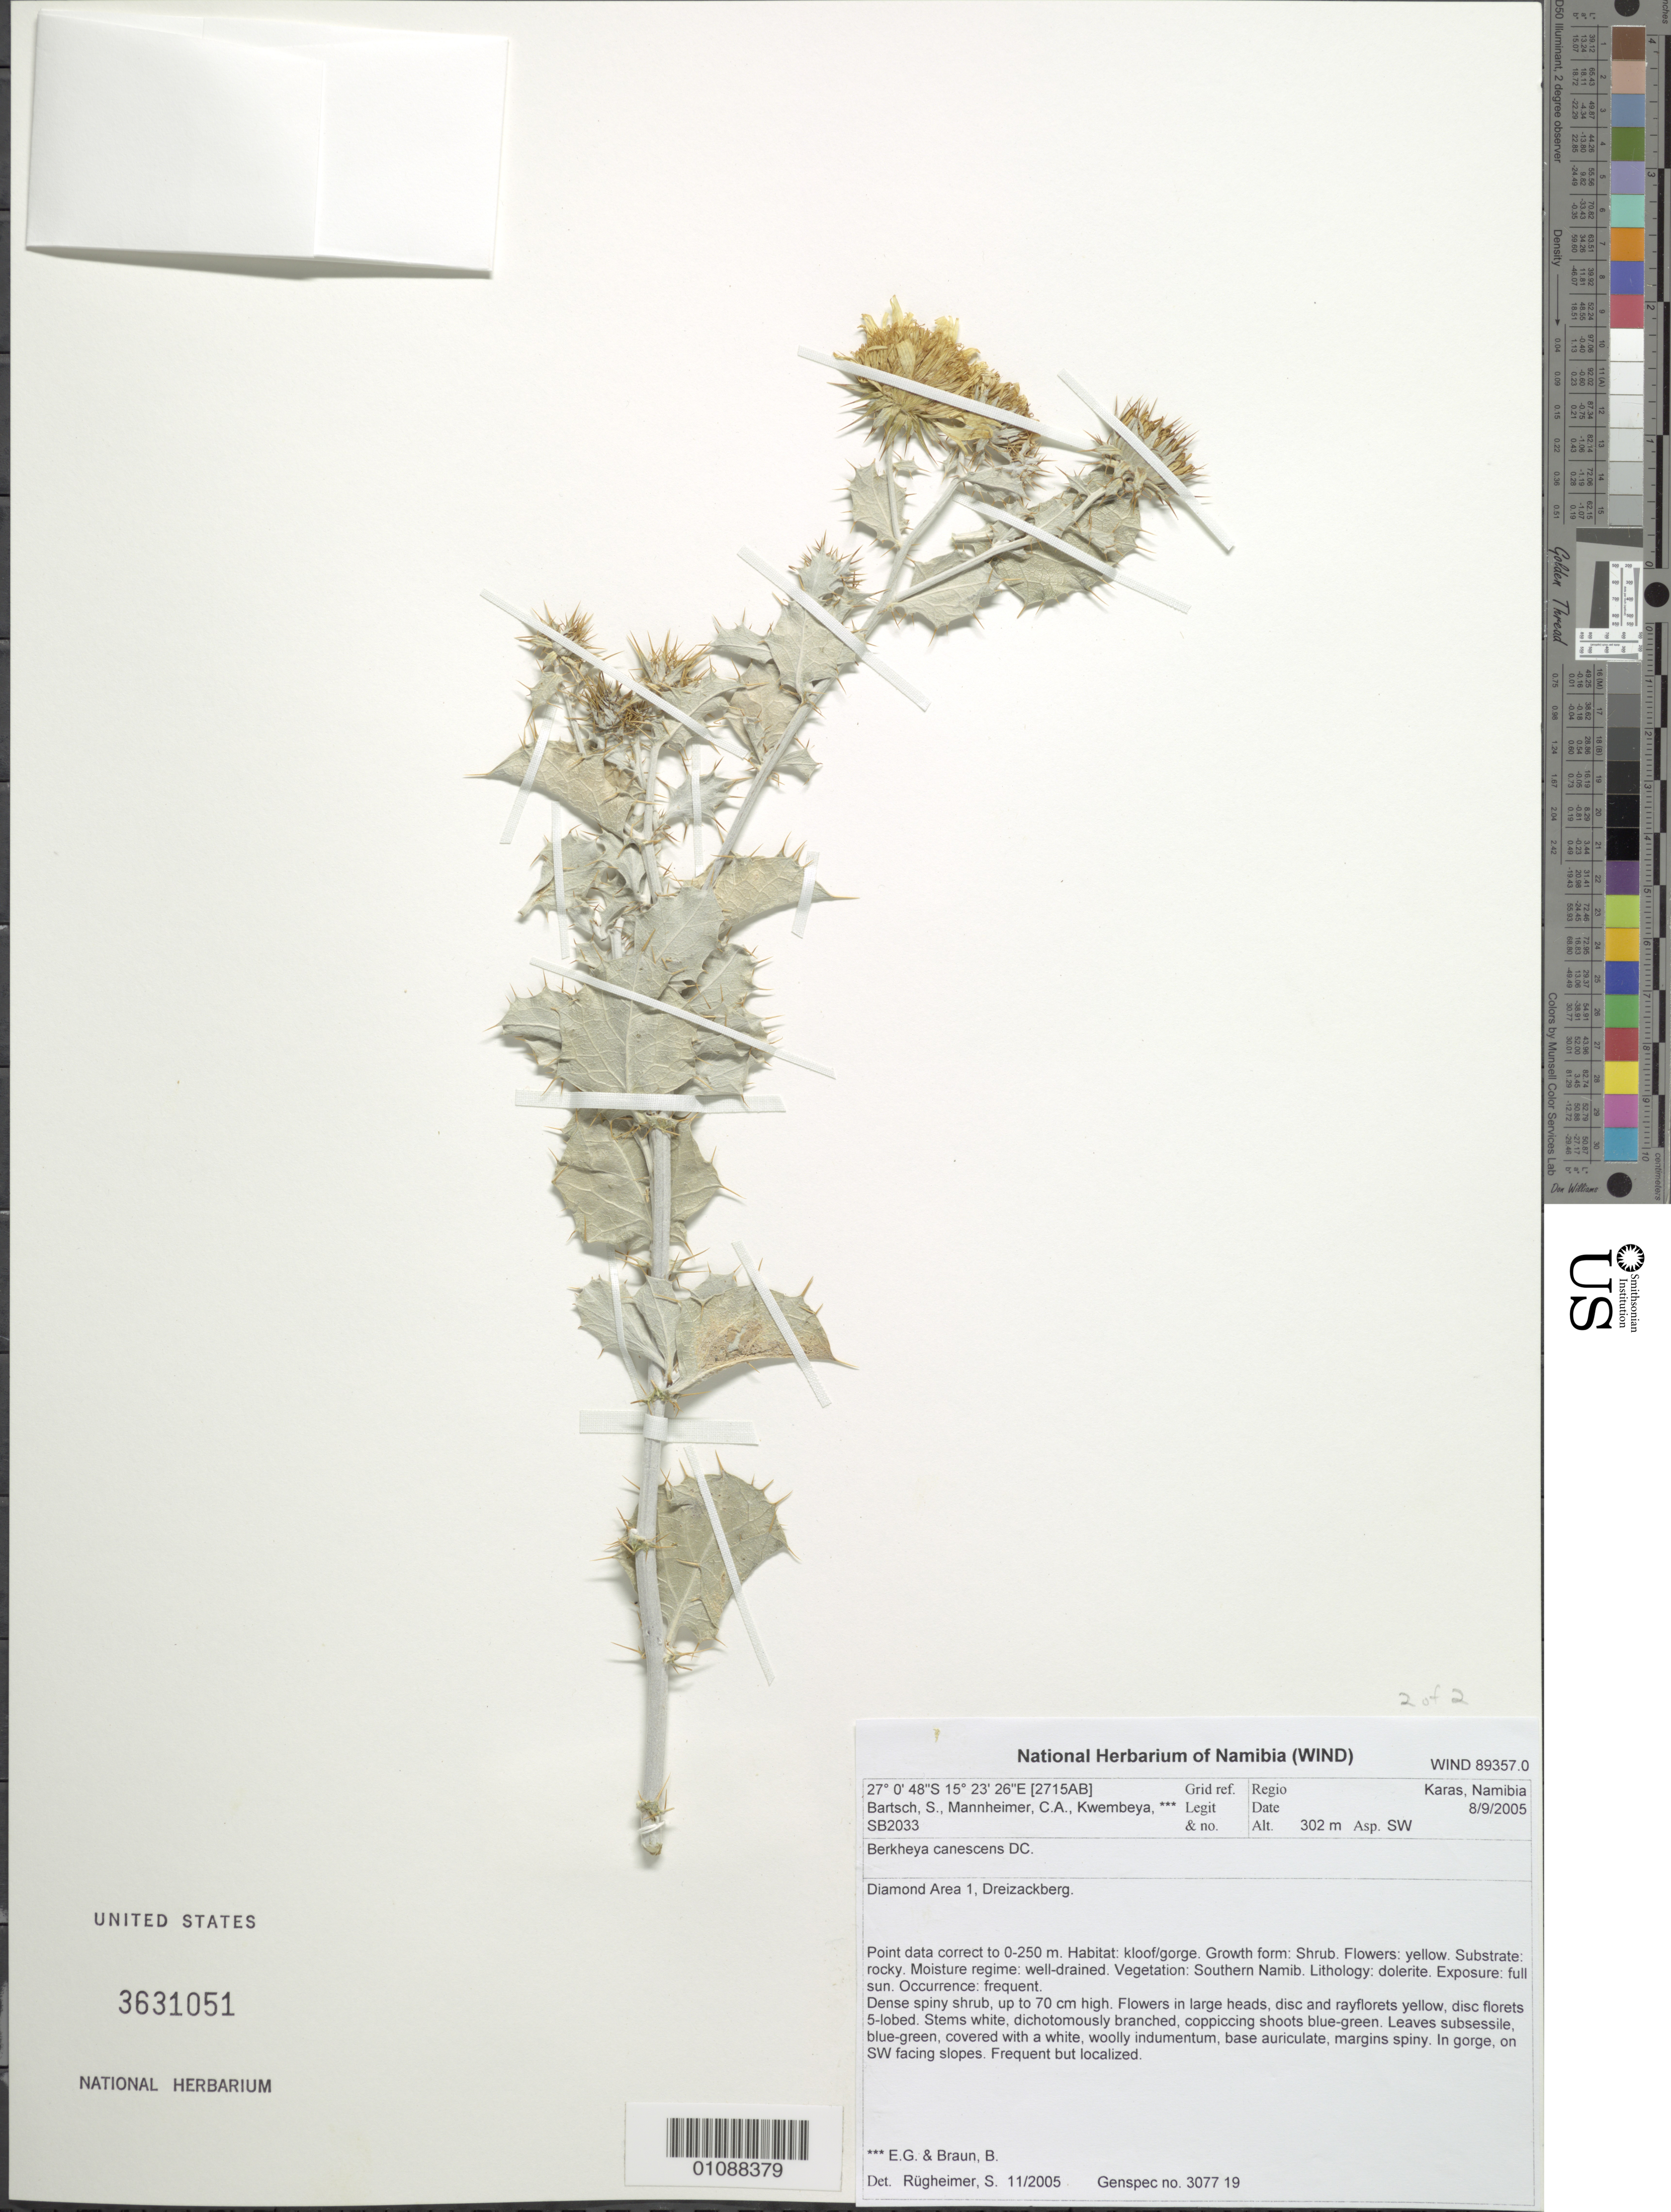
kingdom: Plantae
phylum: Tracheophyta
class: Magnoliopsida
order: Asterales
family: Asteraceae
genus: Berkheya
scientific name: Berkheya canescens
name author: DC.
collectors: S. Bartsch, C. A. Mannheimer & E. Kwembeya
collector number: SB2033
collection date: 2005-09-08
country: Namibia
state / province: Karas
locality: Karas, Namibia. Diamond Area 1, Dreizackberg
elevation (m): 302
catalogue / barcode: US 3631051